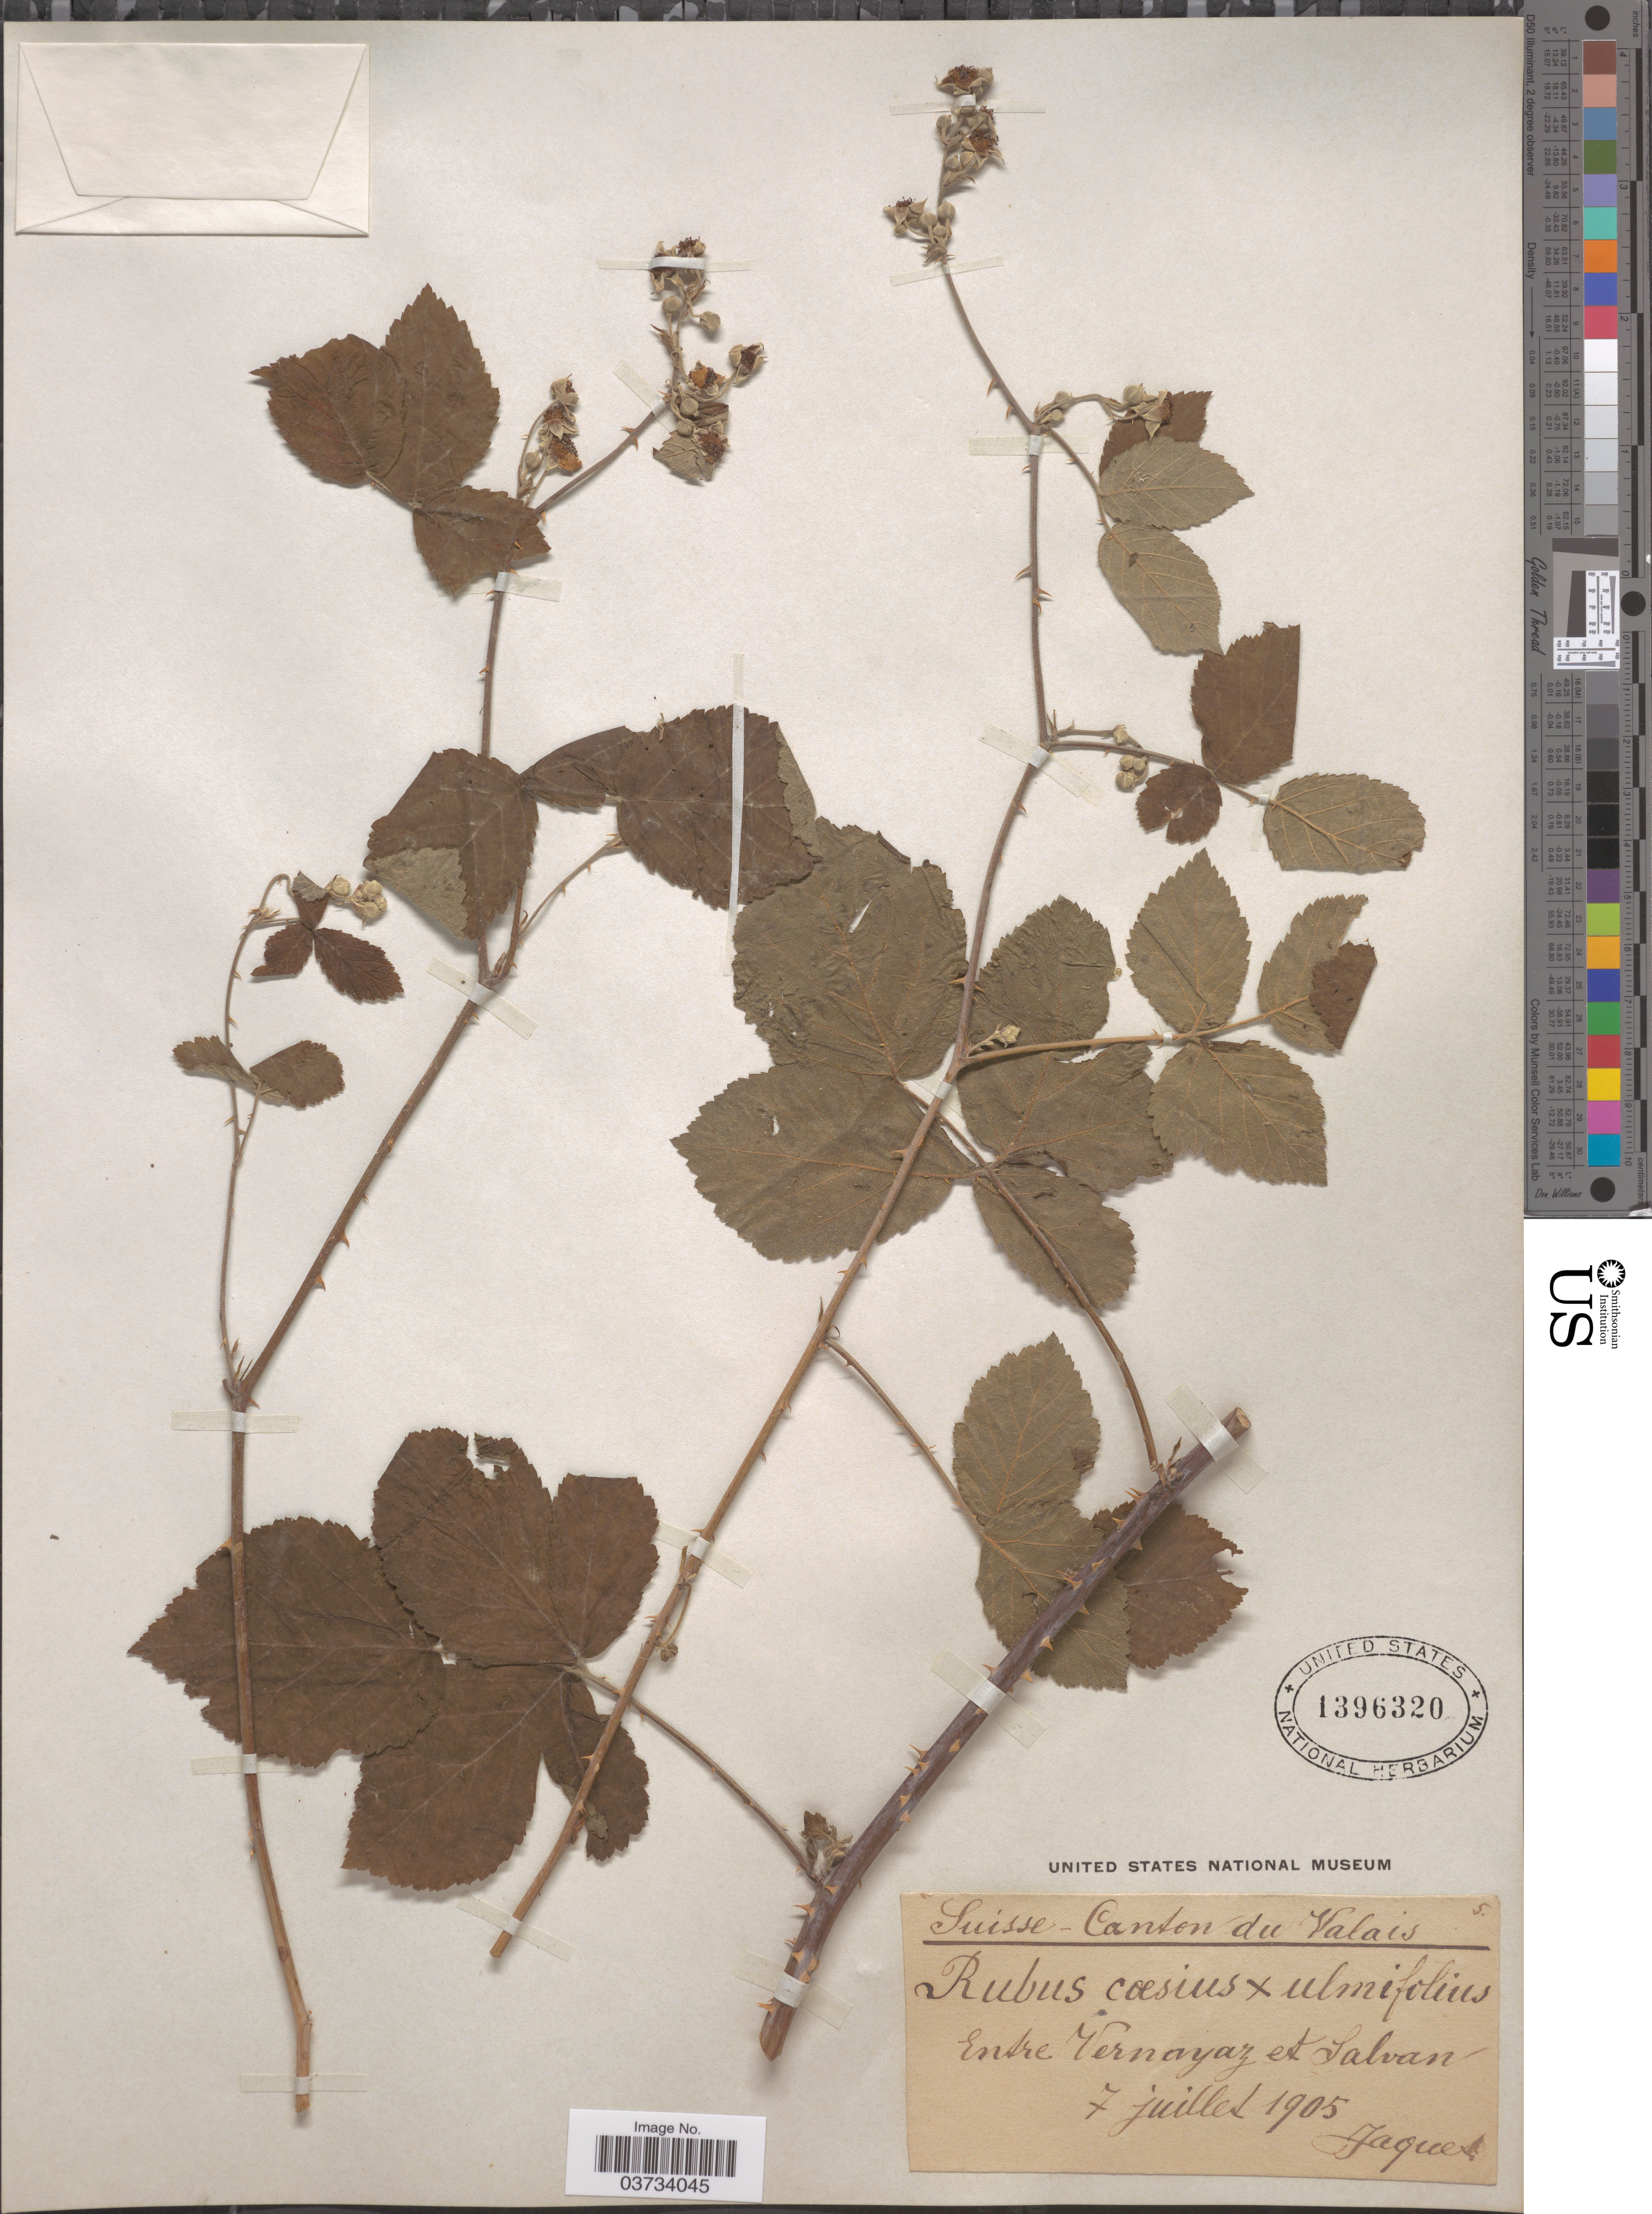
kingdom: Plantae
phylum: Tracheophyta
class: Magnoliopsida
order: Rosales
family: Rosaceae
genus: Rubus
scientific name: Rubus caesius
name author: L.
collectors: -. Jaquet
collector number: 5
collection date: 1905-07-07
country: Switzerland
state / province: Valais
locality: Suisse-Canton du Valais. Entre Vernayaz et Salvan.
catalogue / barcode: US 1396320